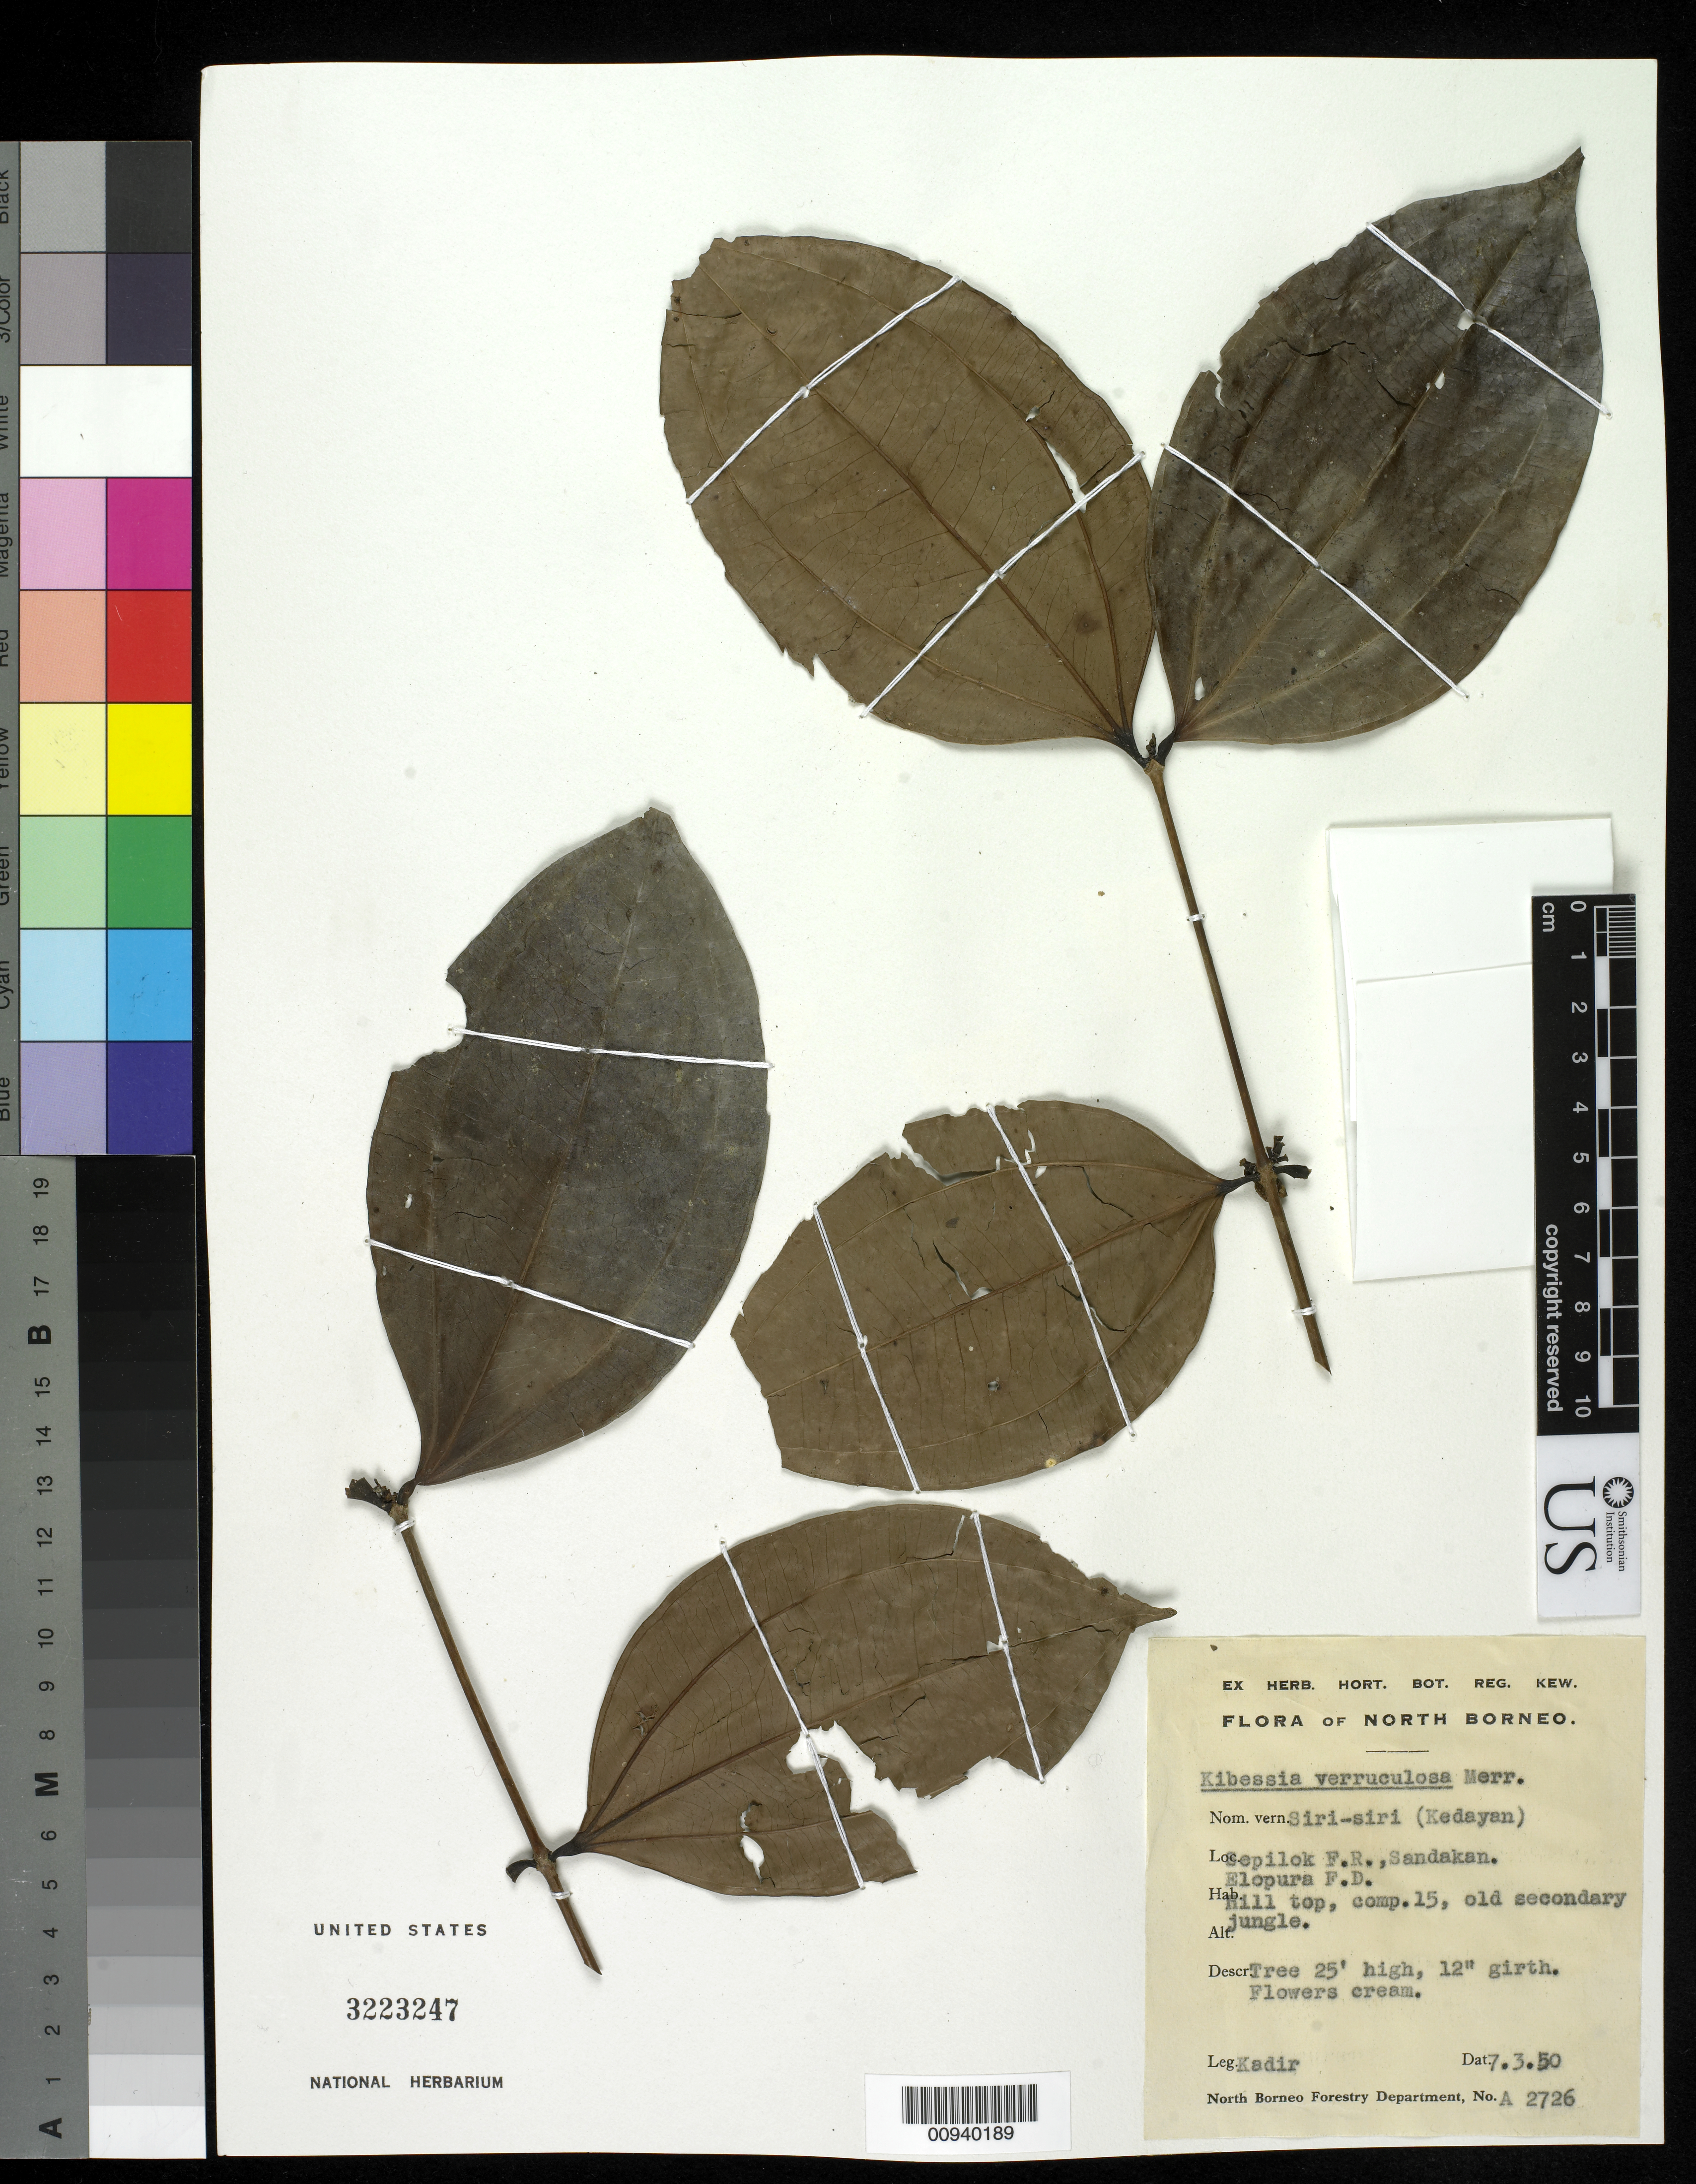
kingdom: Plantae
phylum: Tracheophyta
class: Magnoliopsida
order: Myrtales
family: Melastomataceae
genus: Pternandra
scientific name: Pternandra rostrata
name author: (Cogn.) M.P. Nayar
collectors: Kadir Bin Abdul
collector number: A 2726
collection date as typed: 07 Mar 1950 or 03 Jul 1950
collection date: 1950-03-07 or 1950-07-03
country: Malaysia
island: Borneo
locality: Sepilok F.R. , Sandakan. Elopura F.B. Hill top, old secondary jungle.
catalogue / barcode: US 3223247